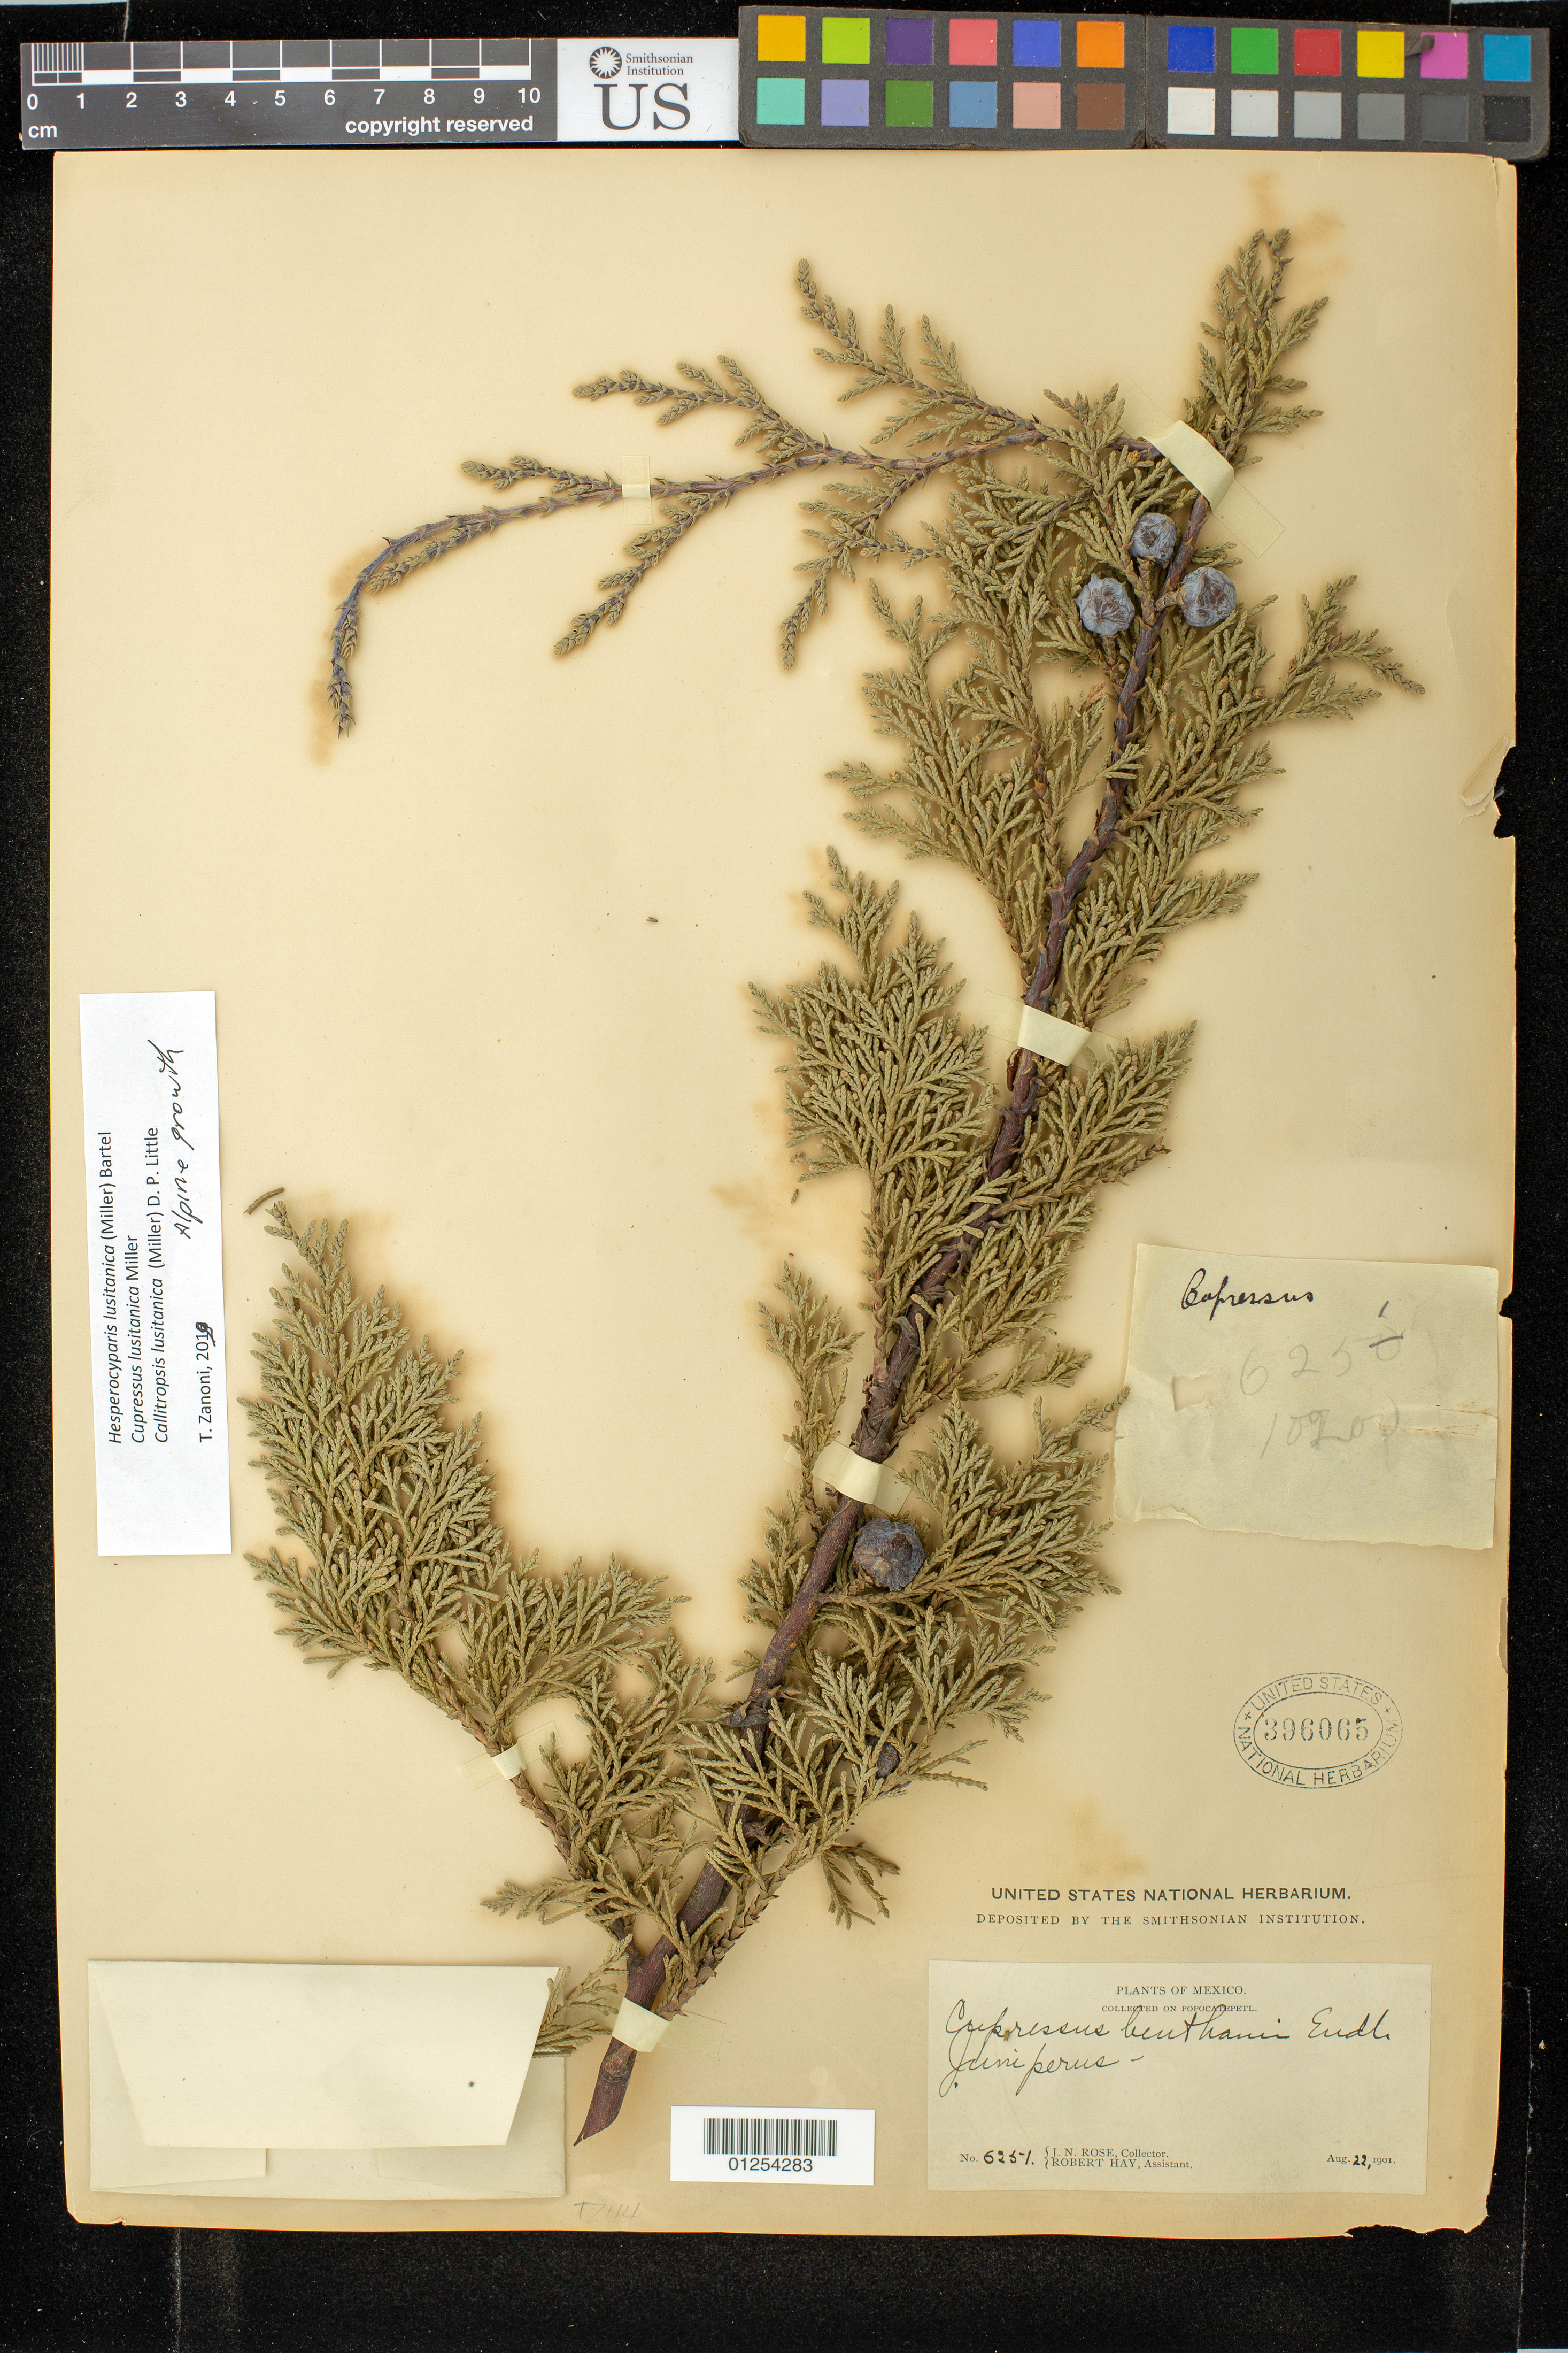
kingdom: Plantae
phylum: Tracheophyta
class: Pinopsida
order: Pinales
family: Cupressaceae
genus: Hesperocyparis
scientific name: Hesperocyparis lusitanica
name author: (Miller) Bartel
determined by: Zanoni, T. A., (NY), New York Botanical Garden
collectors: J. N. Rose & R. Hay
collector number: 6251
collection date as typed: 22 Aug 1901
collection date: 1901-08-22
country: Mexico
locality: Popocatepetl.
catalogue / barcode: US 396065